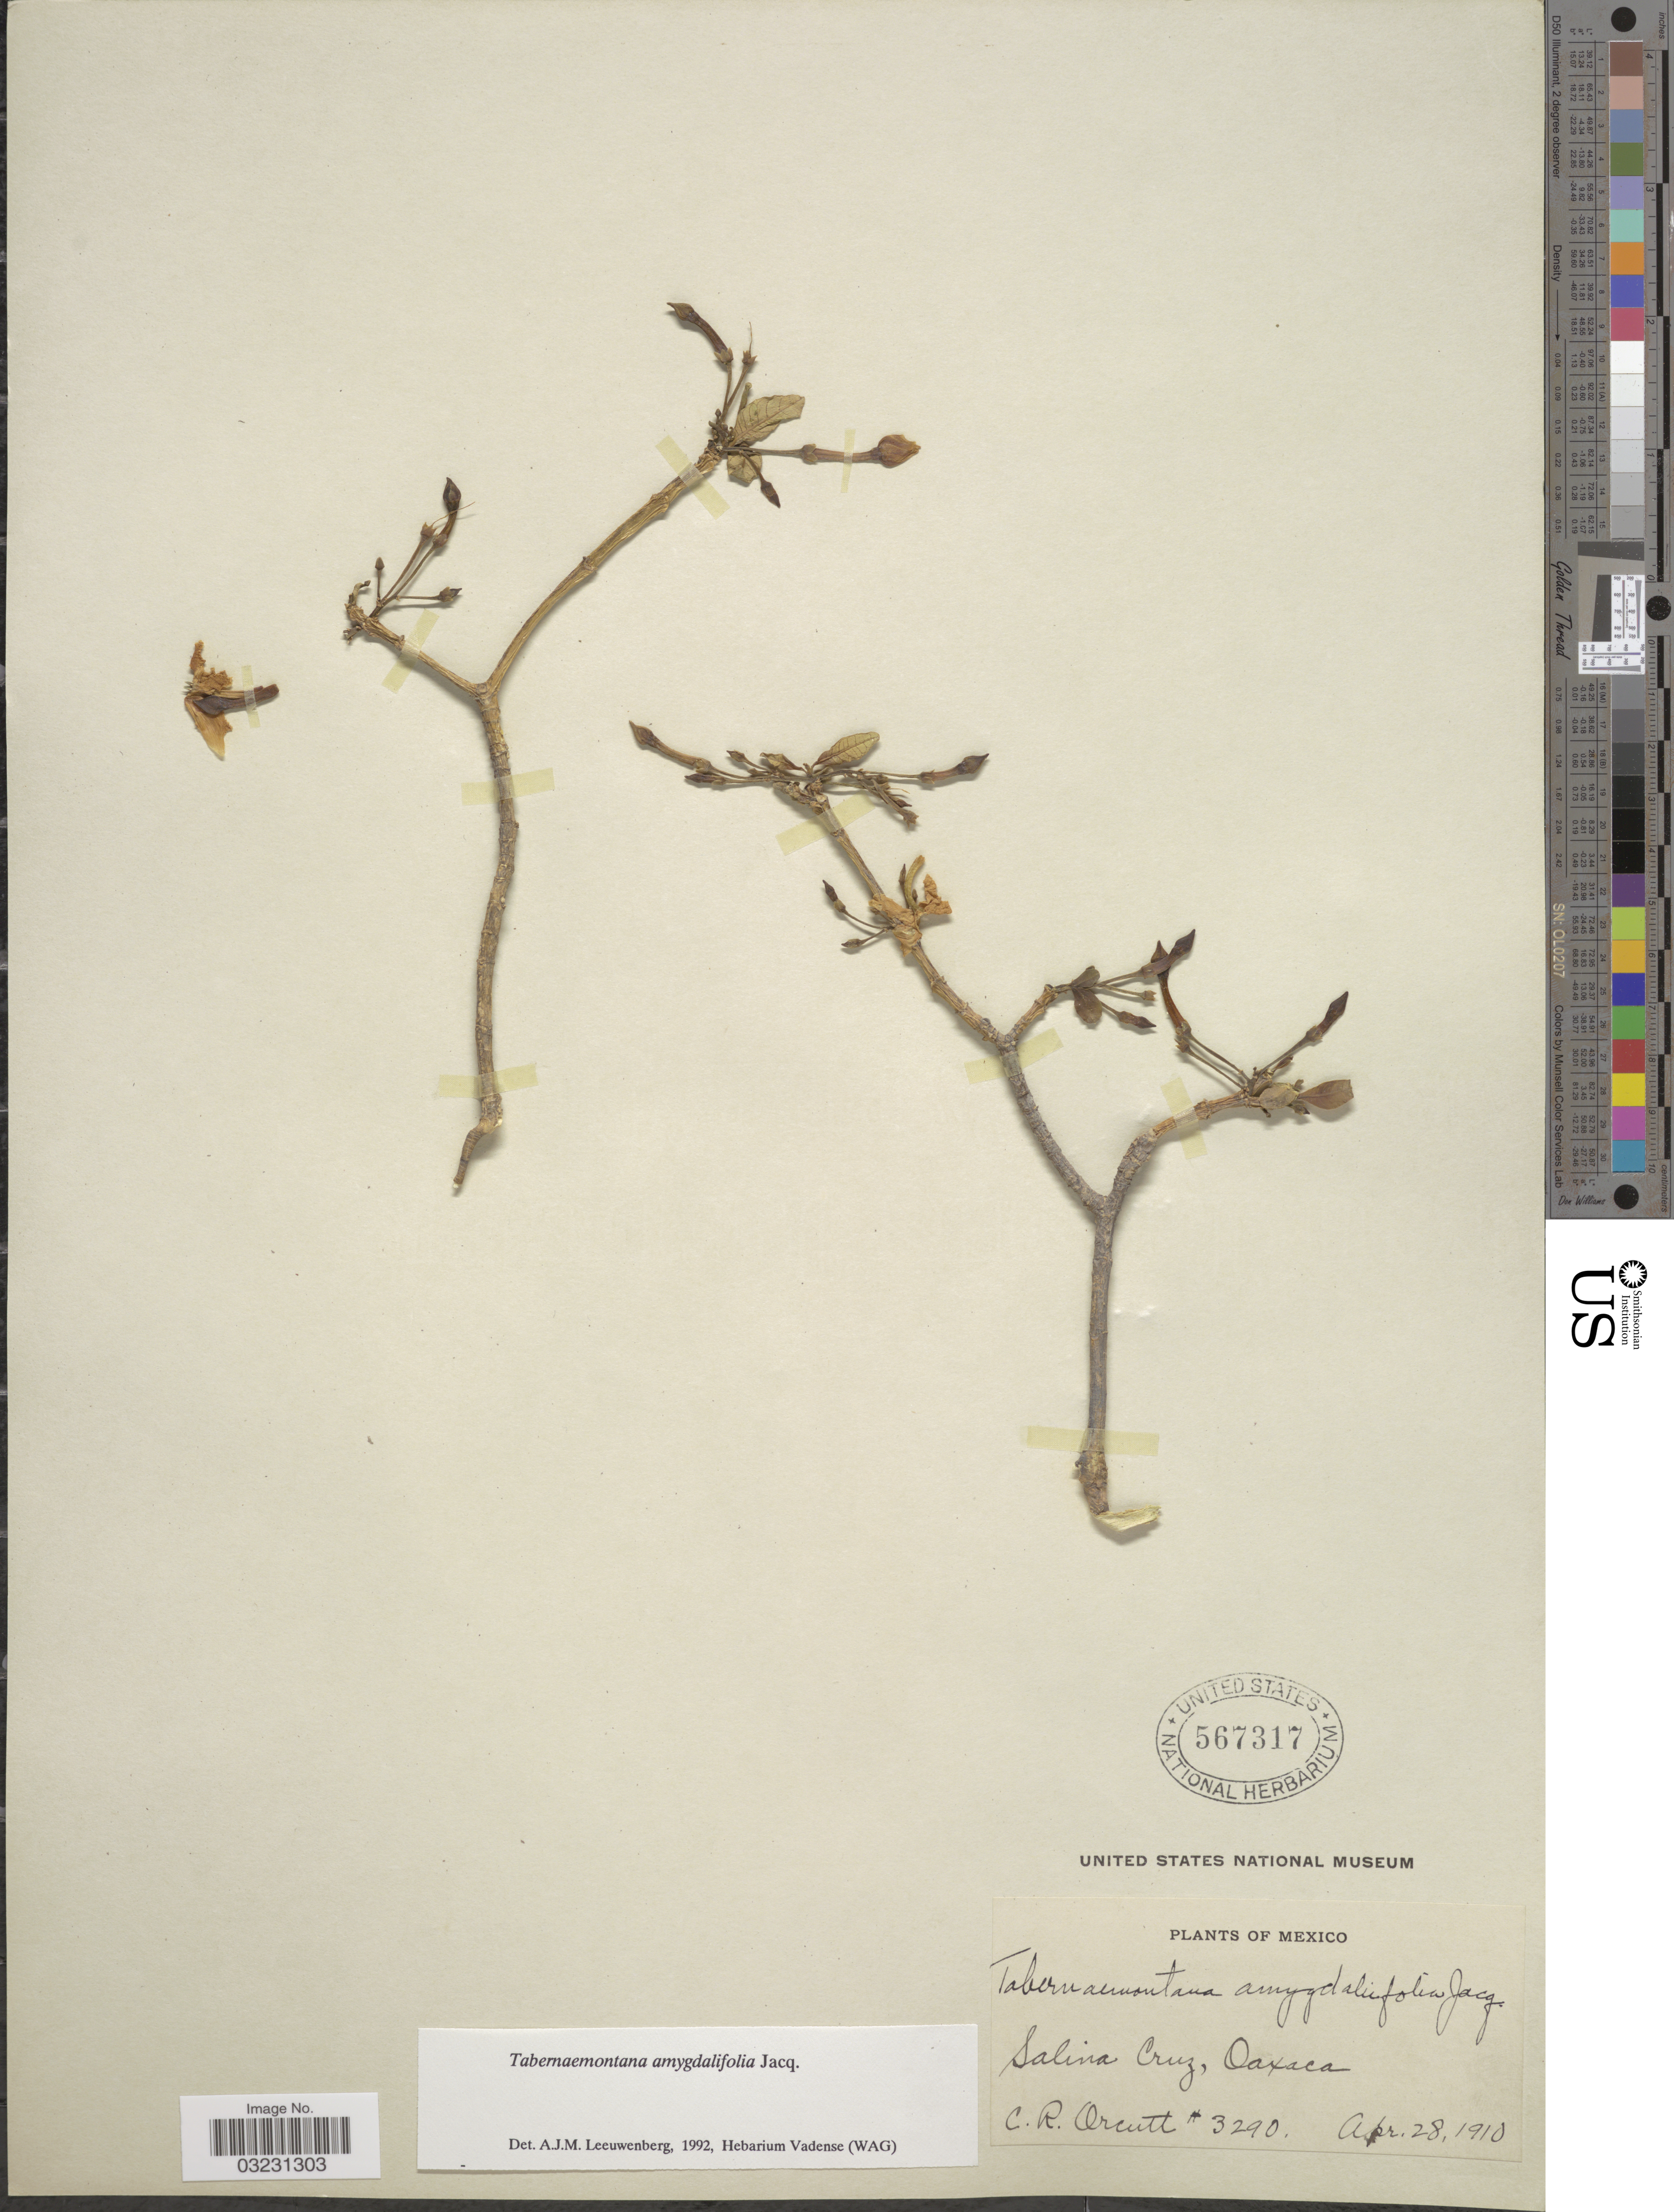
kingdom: Plantae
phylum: Tracheophyta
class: Magnoliopsida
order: Gentianales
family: Apocynaceae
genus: Tabernaemontana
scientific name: Tabernaemontana amygdalifolia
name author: Jacq.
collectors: C. R. Orcutt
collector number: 3290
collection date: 1910-04-28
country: Mexico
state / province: Oaxaca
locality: Salina Cruz.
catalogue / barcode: US 567317